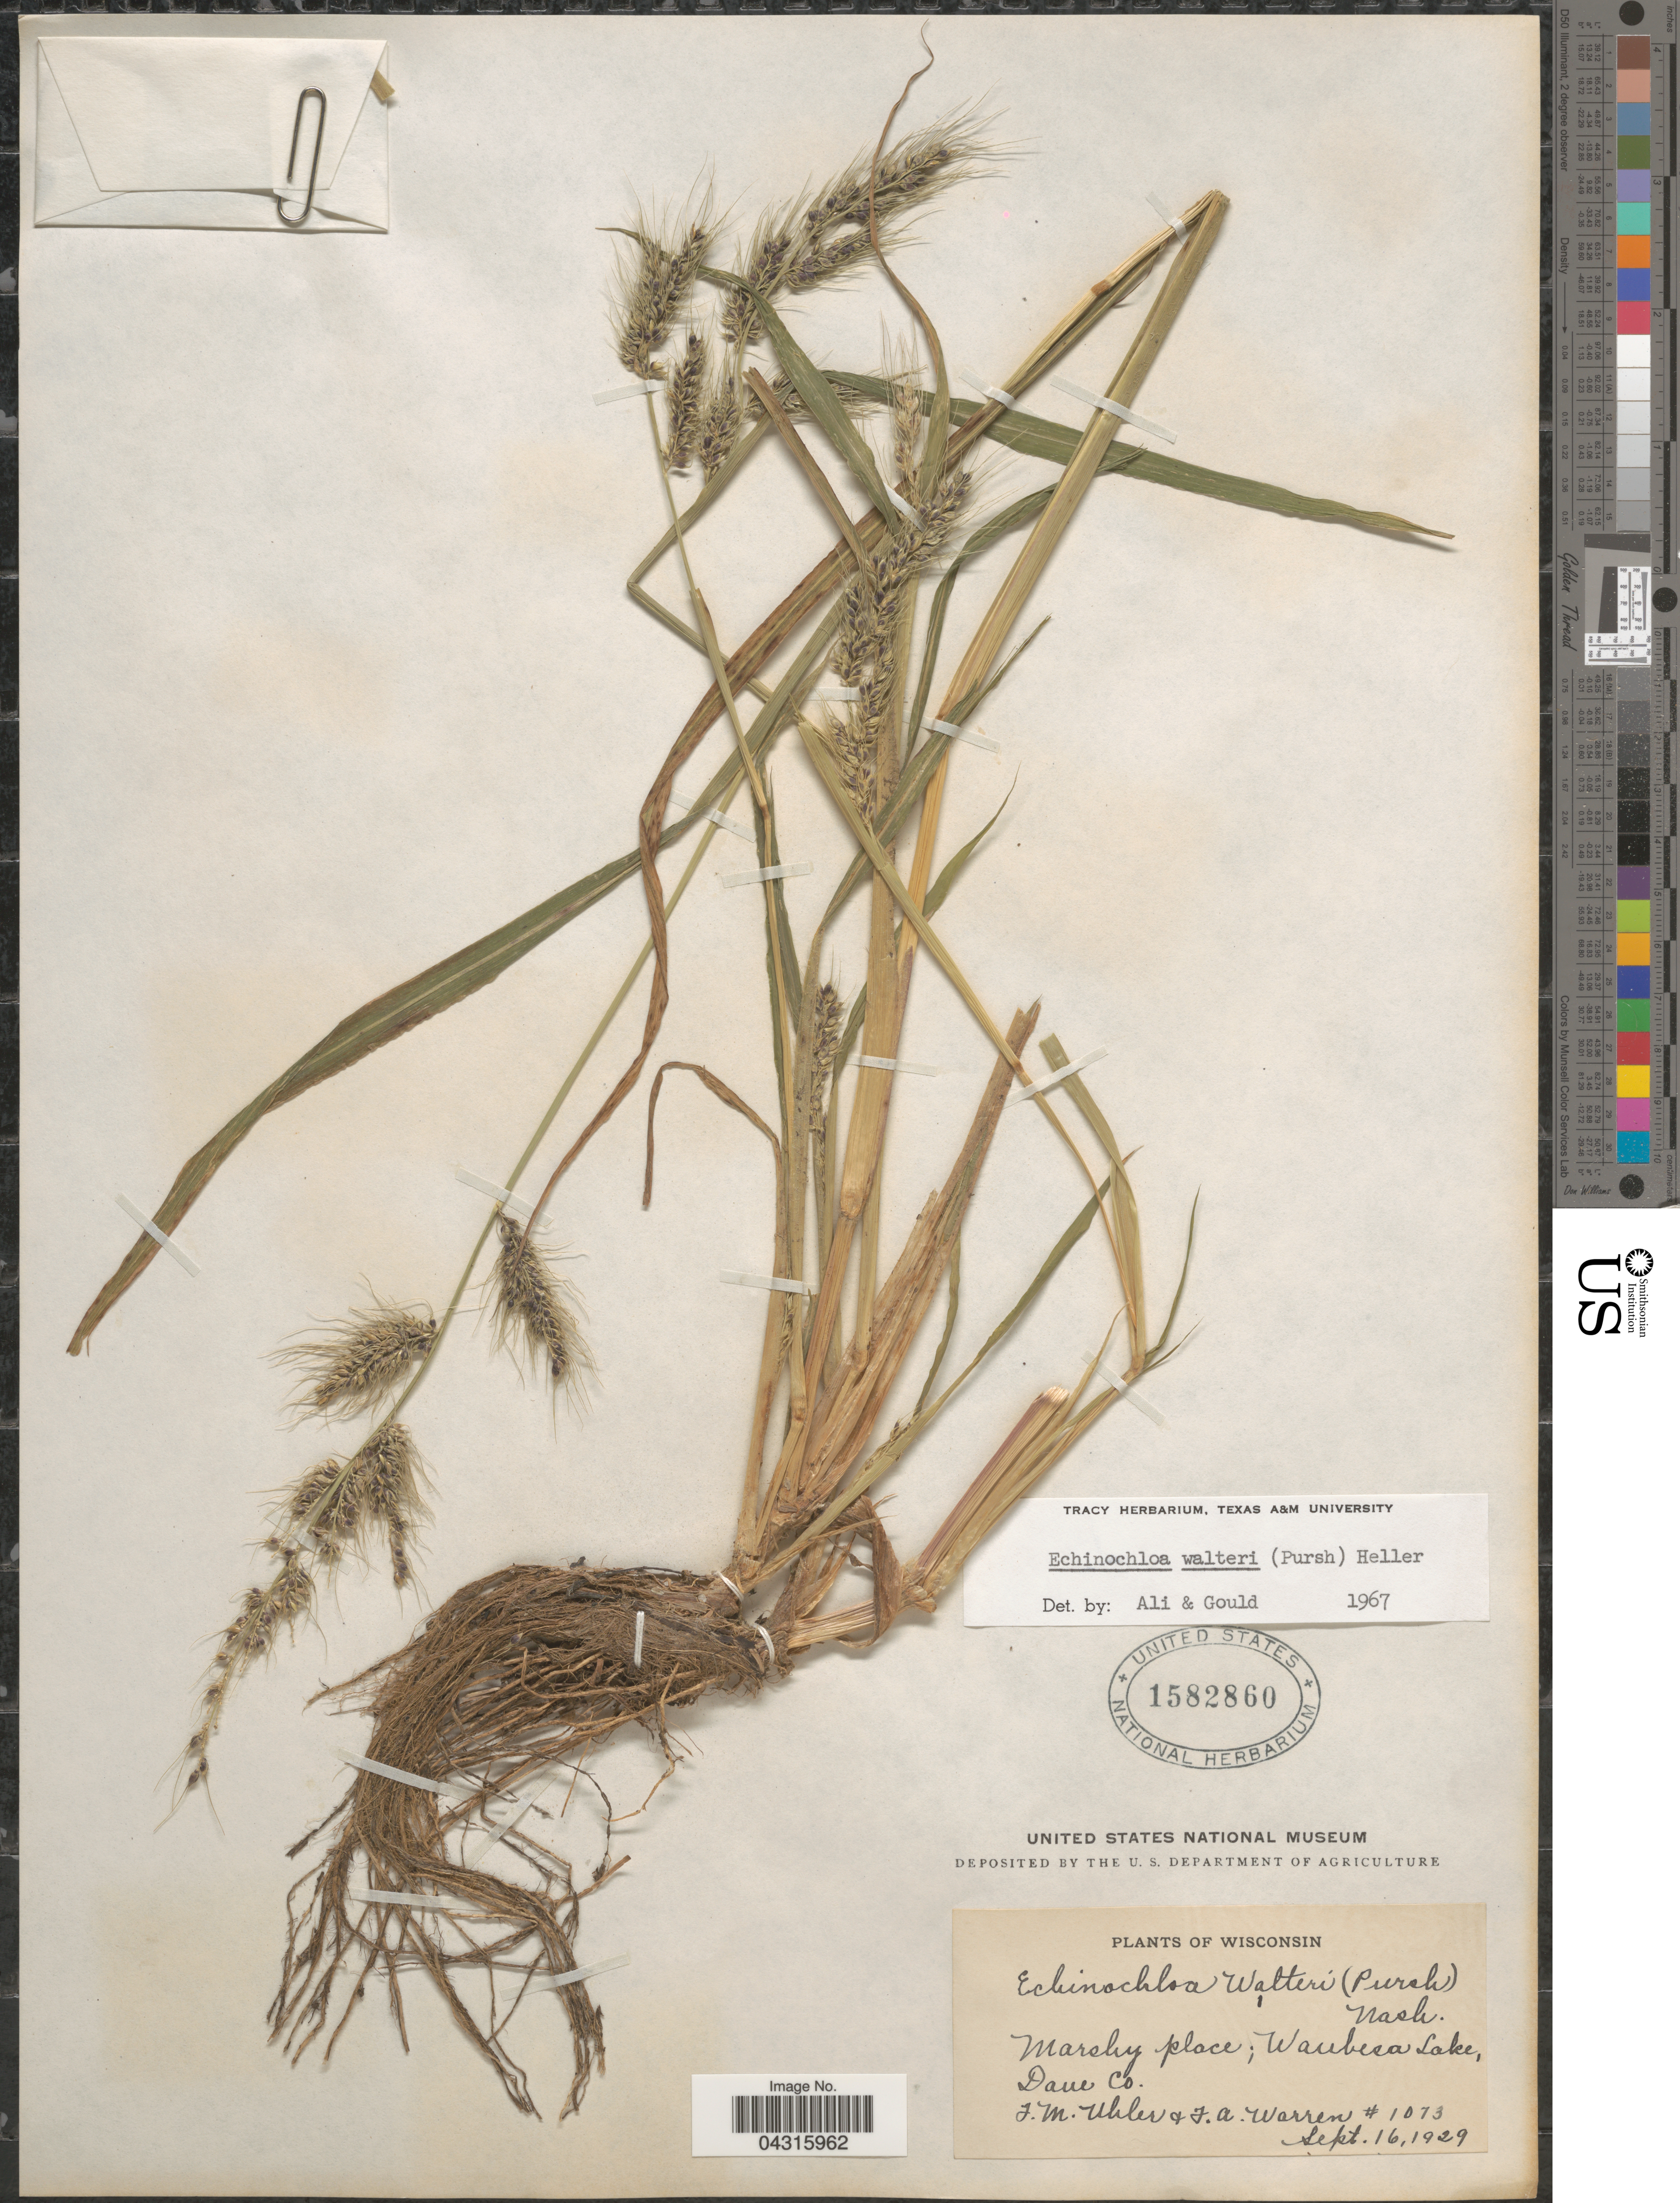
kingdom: Plantae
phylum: Tracheophyta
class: Liliopsida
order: Poales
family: Poaceae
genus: Echinochloa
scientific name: Echinochloa walteri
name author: (Pursh) A. Heller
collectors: F. M. Uhler & F. Warren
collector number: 1073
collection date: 1929-09-16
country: United States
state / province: Wisconsin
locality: Marshy place; Waubesa Lake, Dane Co.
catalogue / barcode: US 1582860